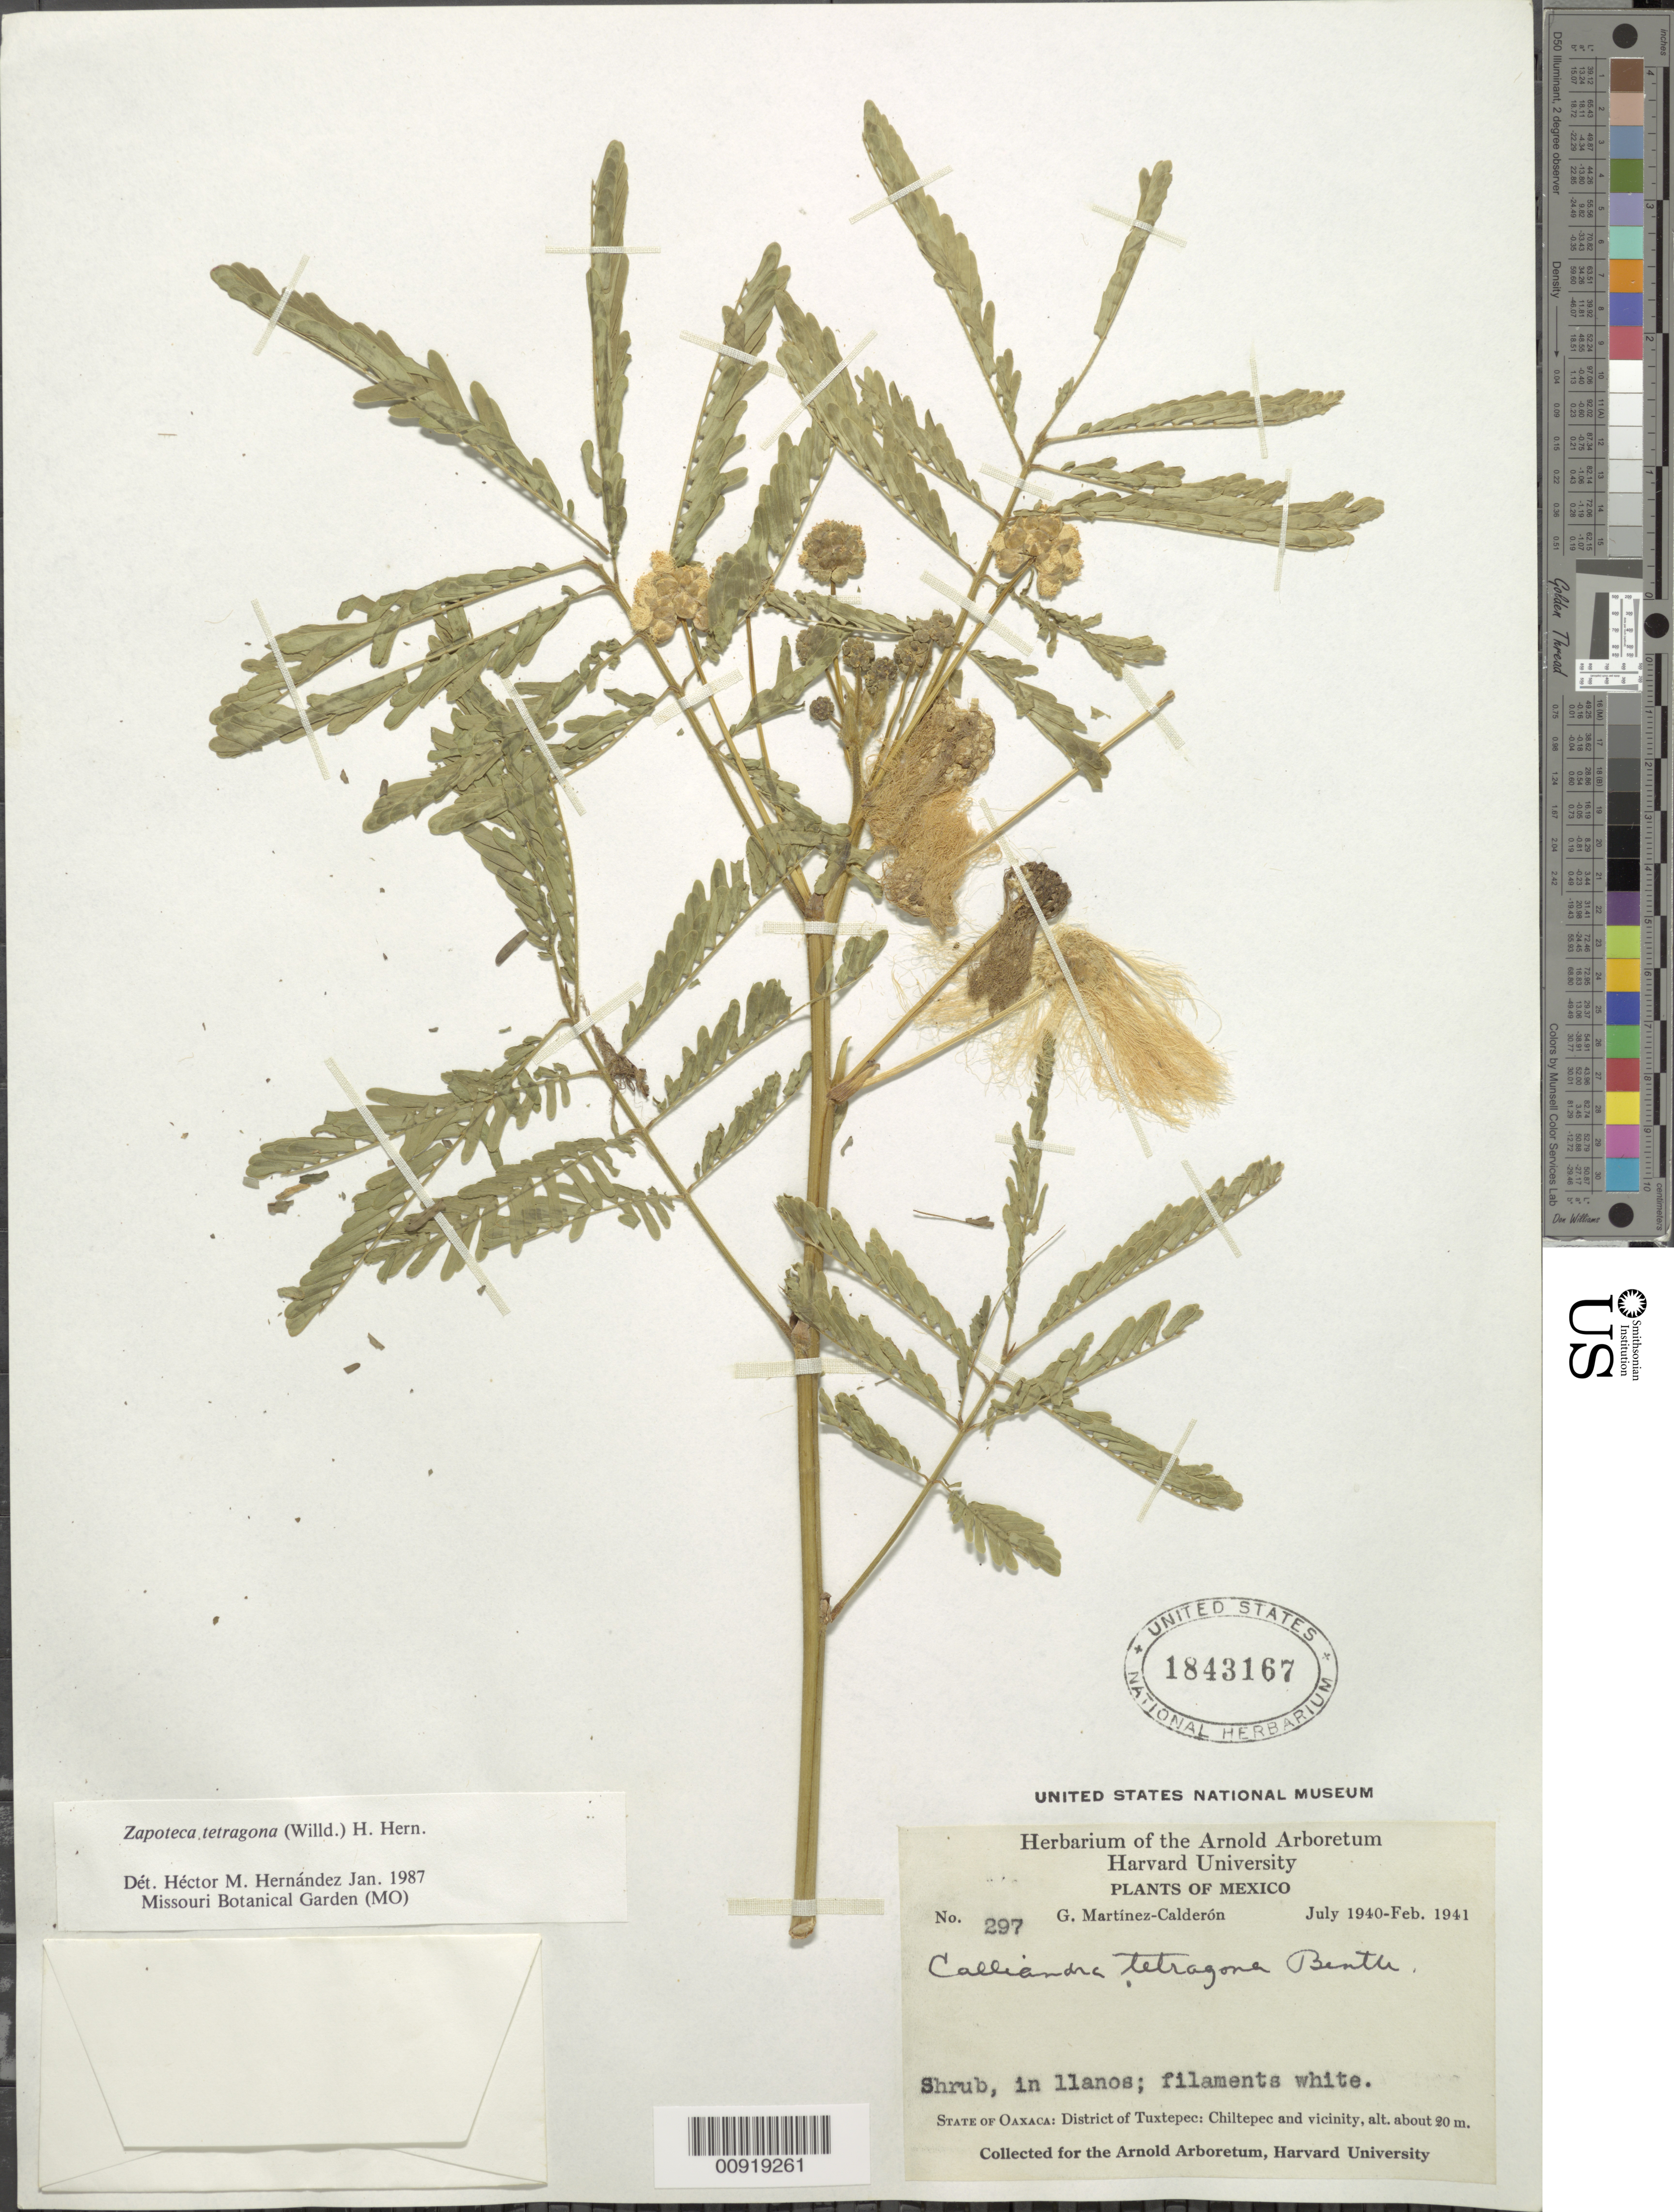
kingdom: Plantae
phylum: Tracheophyta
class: Magnoliopsida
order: Fabales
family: Fabaceae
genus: Zapoteca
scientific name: Zapoteca tetragona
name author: (Willd.) H.M. Hern.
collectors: G. Martinez-C.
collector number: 297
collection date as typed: Jul 1940 to -- Feb 1941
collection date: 1940-07/1941-02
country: Mexico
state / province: Oaxaca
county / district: Tuxtepec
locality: State of Oaxaca: District of Tuxtepec: Chiltepec and vicinity.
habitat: In llanos.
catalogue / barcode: US 1843167